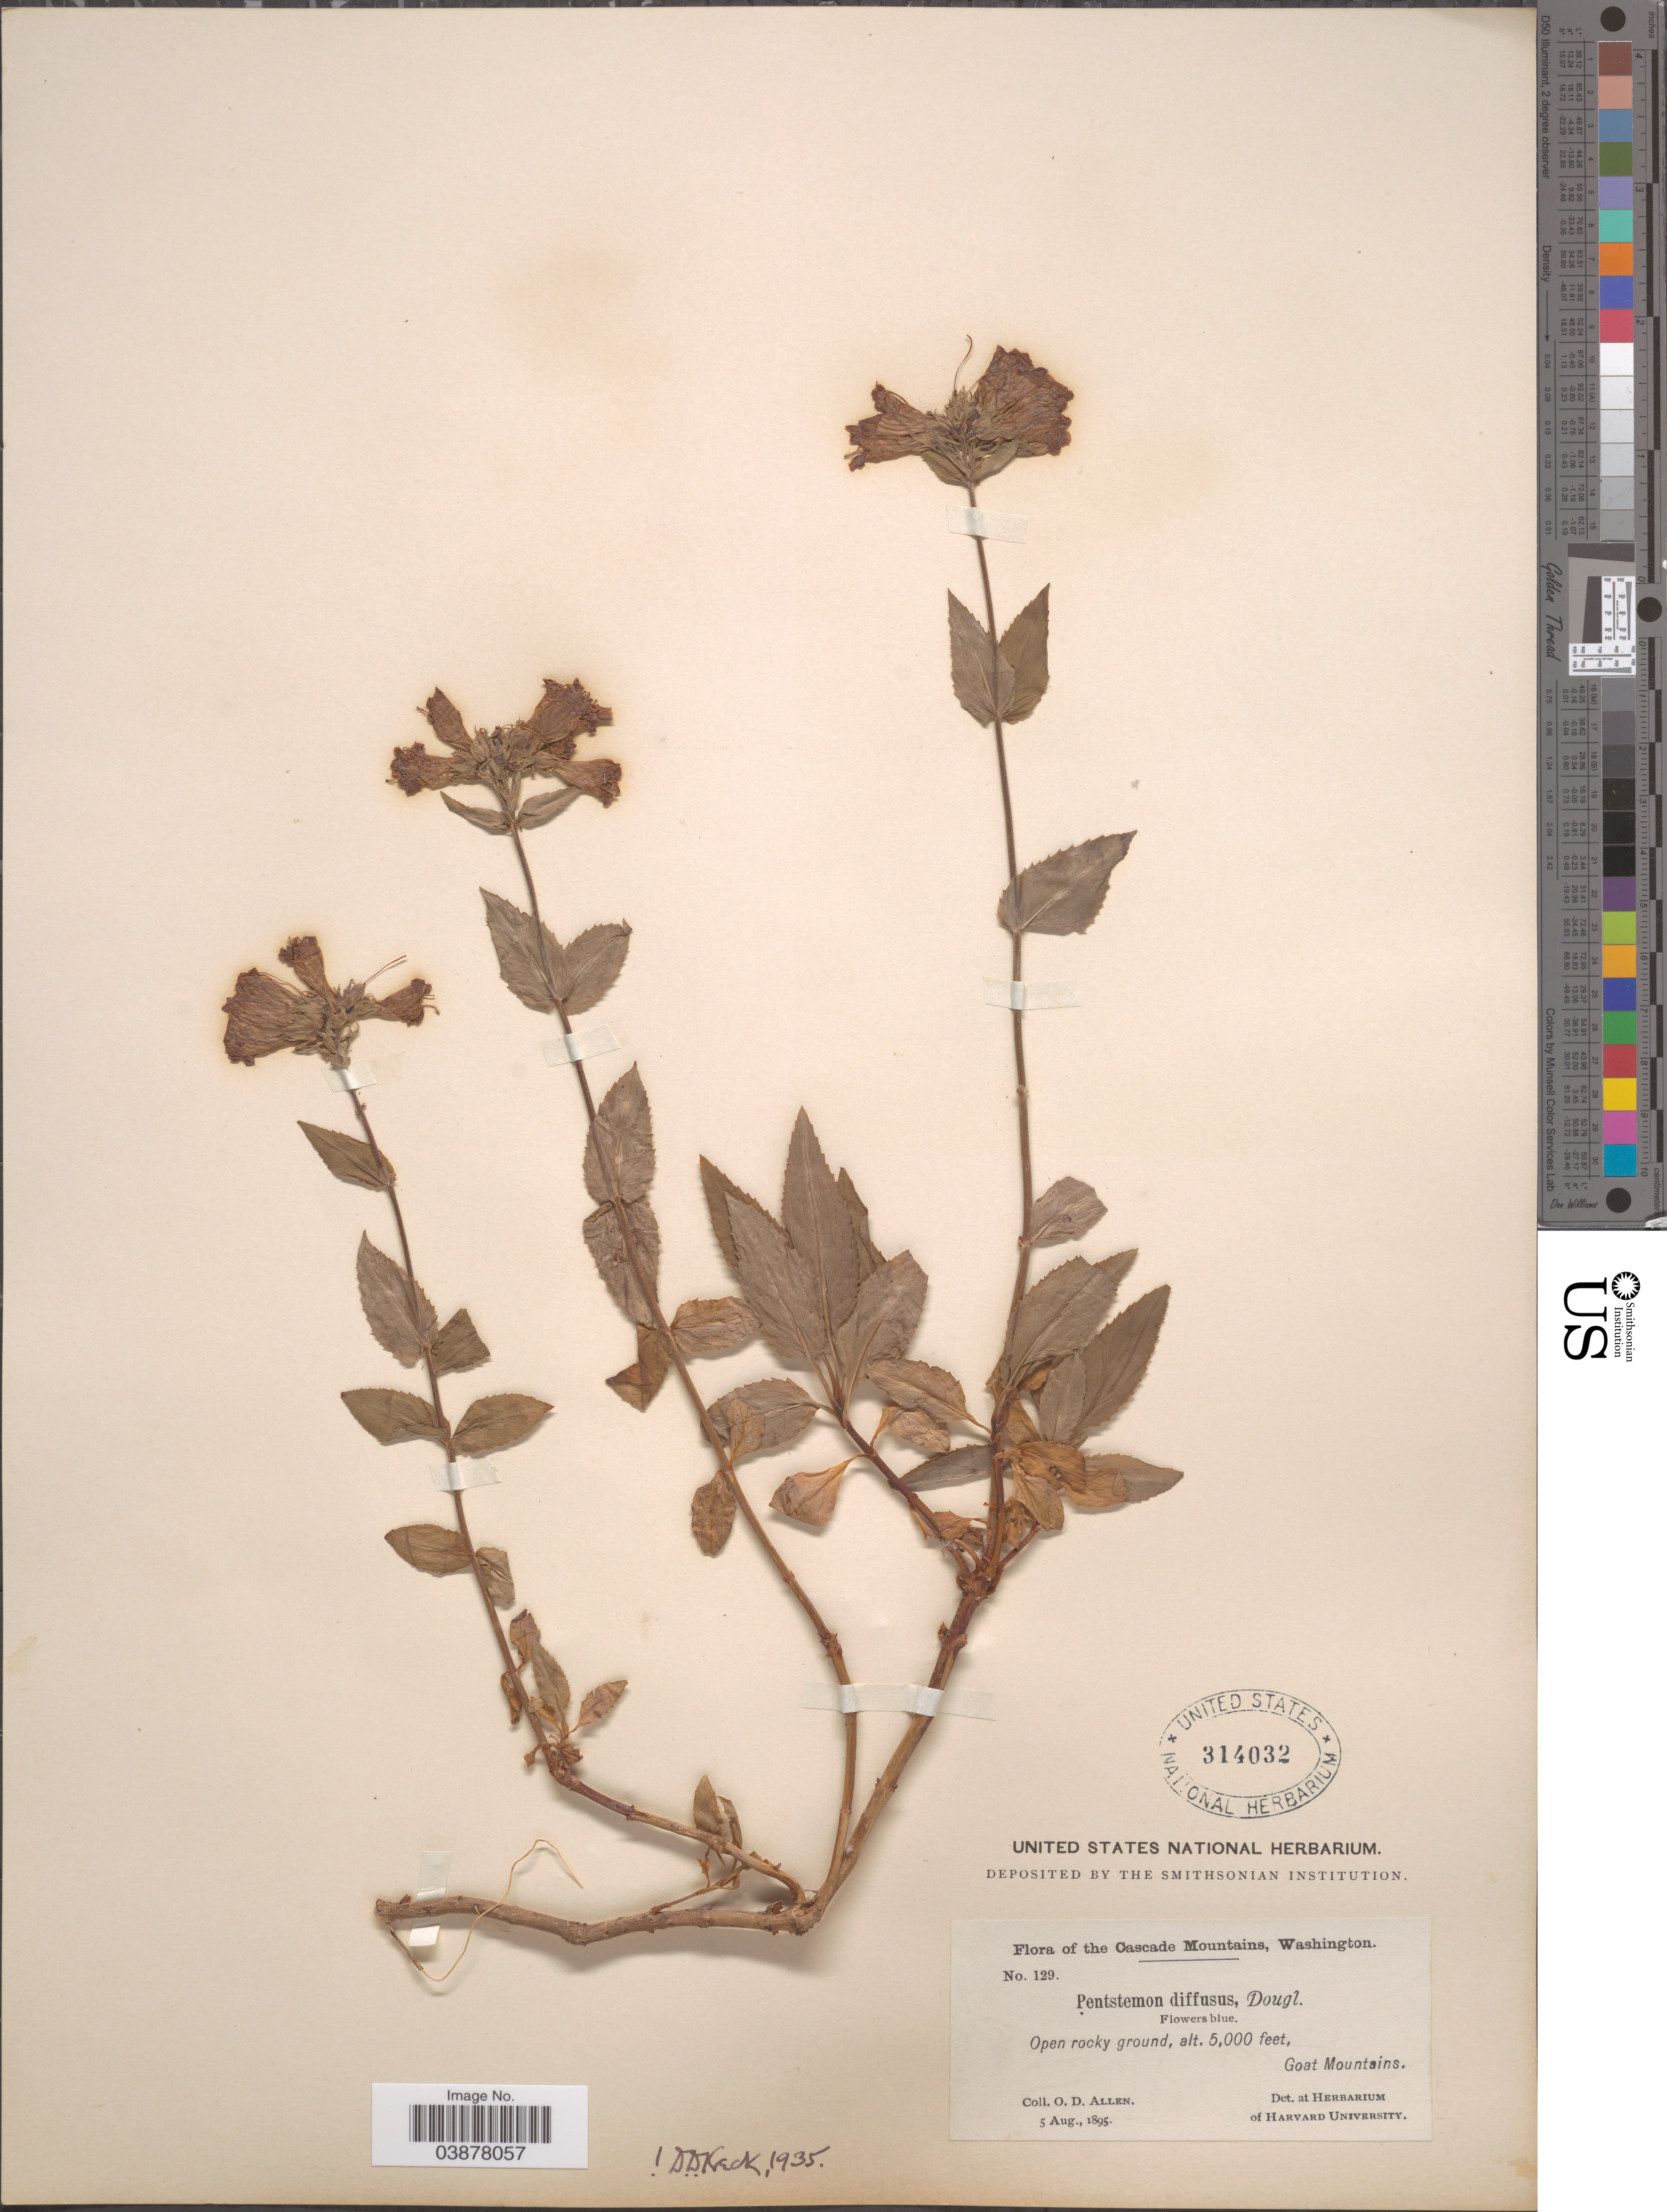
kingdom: Plantae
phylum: Tracheophyta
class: Magnoliopsida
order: Lamiales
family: Plantaginaceae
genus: Penstemon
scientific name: Penstemon serrulatus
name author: Menzies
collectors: O. D. Allen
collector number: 129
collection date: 1895-08-05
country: United States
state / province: Washington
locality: The Cascade Mountains. Goat Mountains.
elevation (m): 1524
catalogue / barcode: US 314032